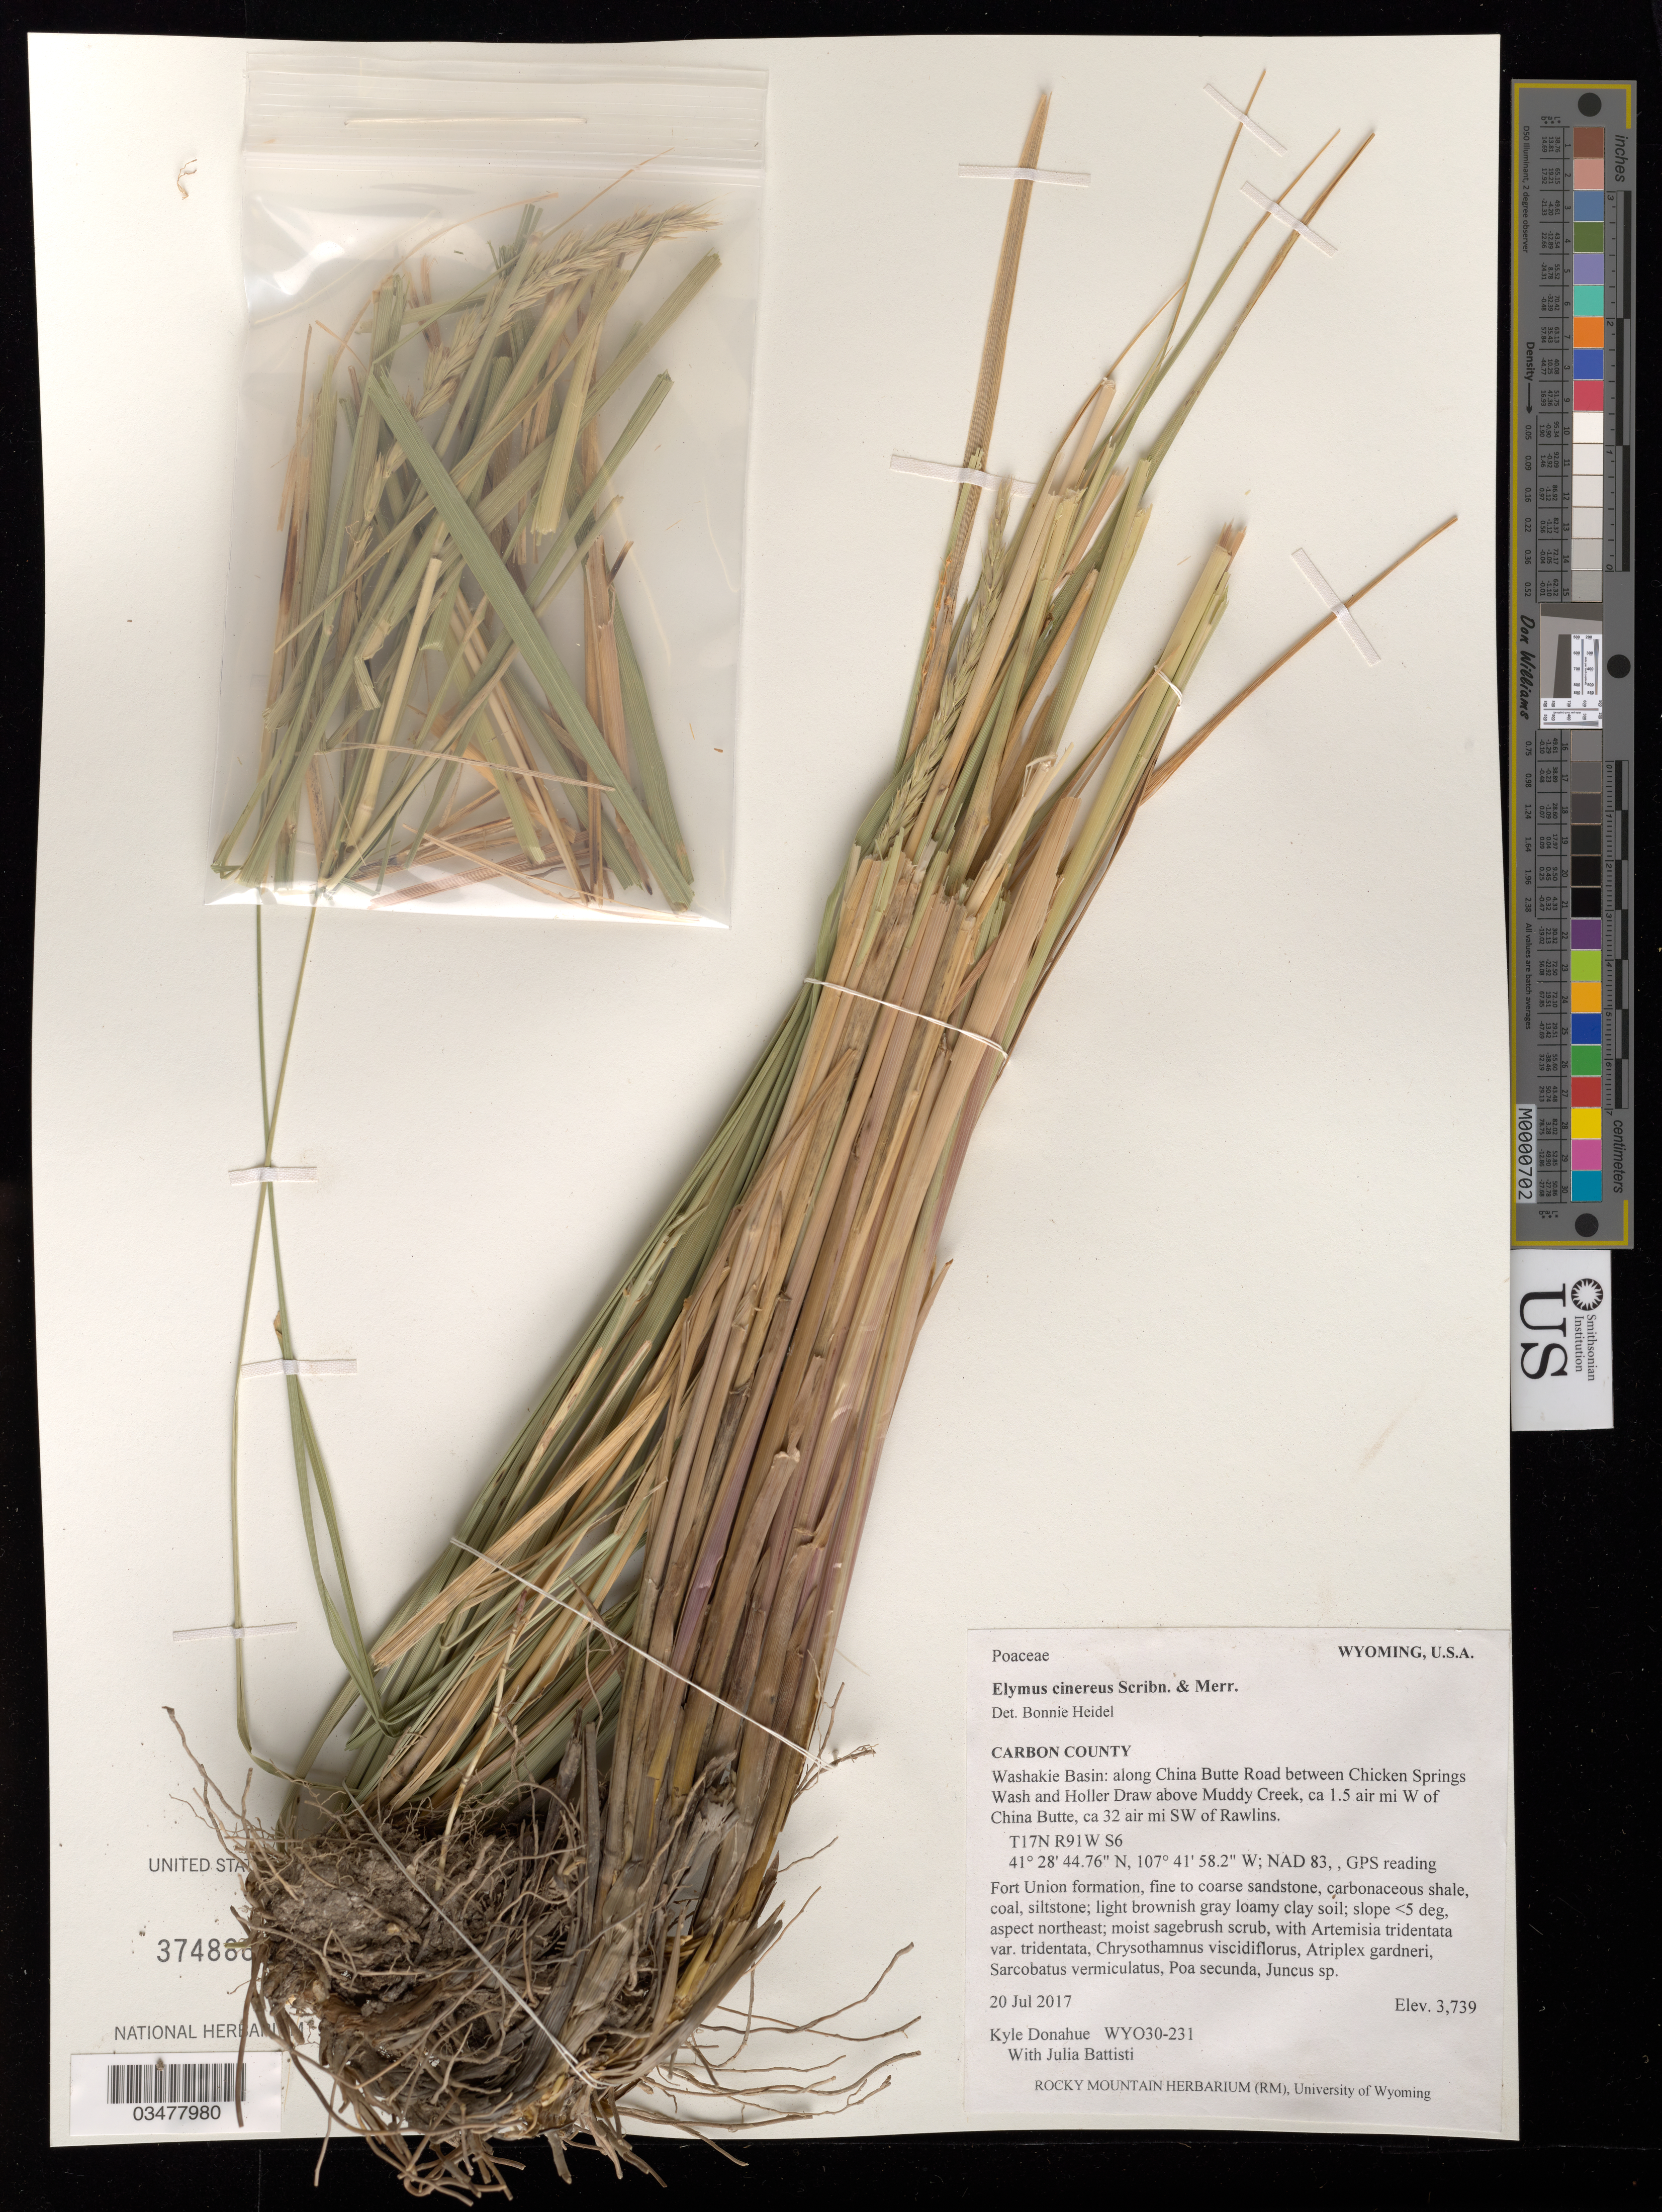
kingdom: Plantae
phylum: Tracheophyta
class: Liliopsida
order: Poales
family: Poaceae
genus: Leymus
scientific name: Leymus cinereus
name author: (Scribn. & Merr.) Á. Löve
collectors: K. Donahue & J. Battisti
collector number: WY030-231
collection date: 2017-07-20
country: United States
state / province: Wyoming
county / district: Carbon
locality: Red Desert, Washakie Station, T17 R91 S06. 32 air mi. SW of Rawlins.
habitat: Loamy clay soil. Moist sagebrush scrub. With Artemisia tridentata var. tridentata, Atriplex gardneri, Poa secunda, Juncus sp., etc.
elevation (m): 1140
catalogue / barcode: US 374886